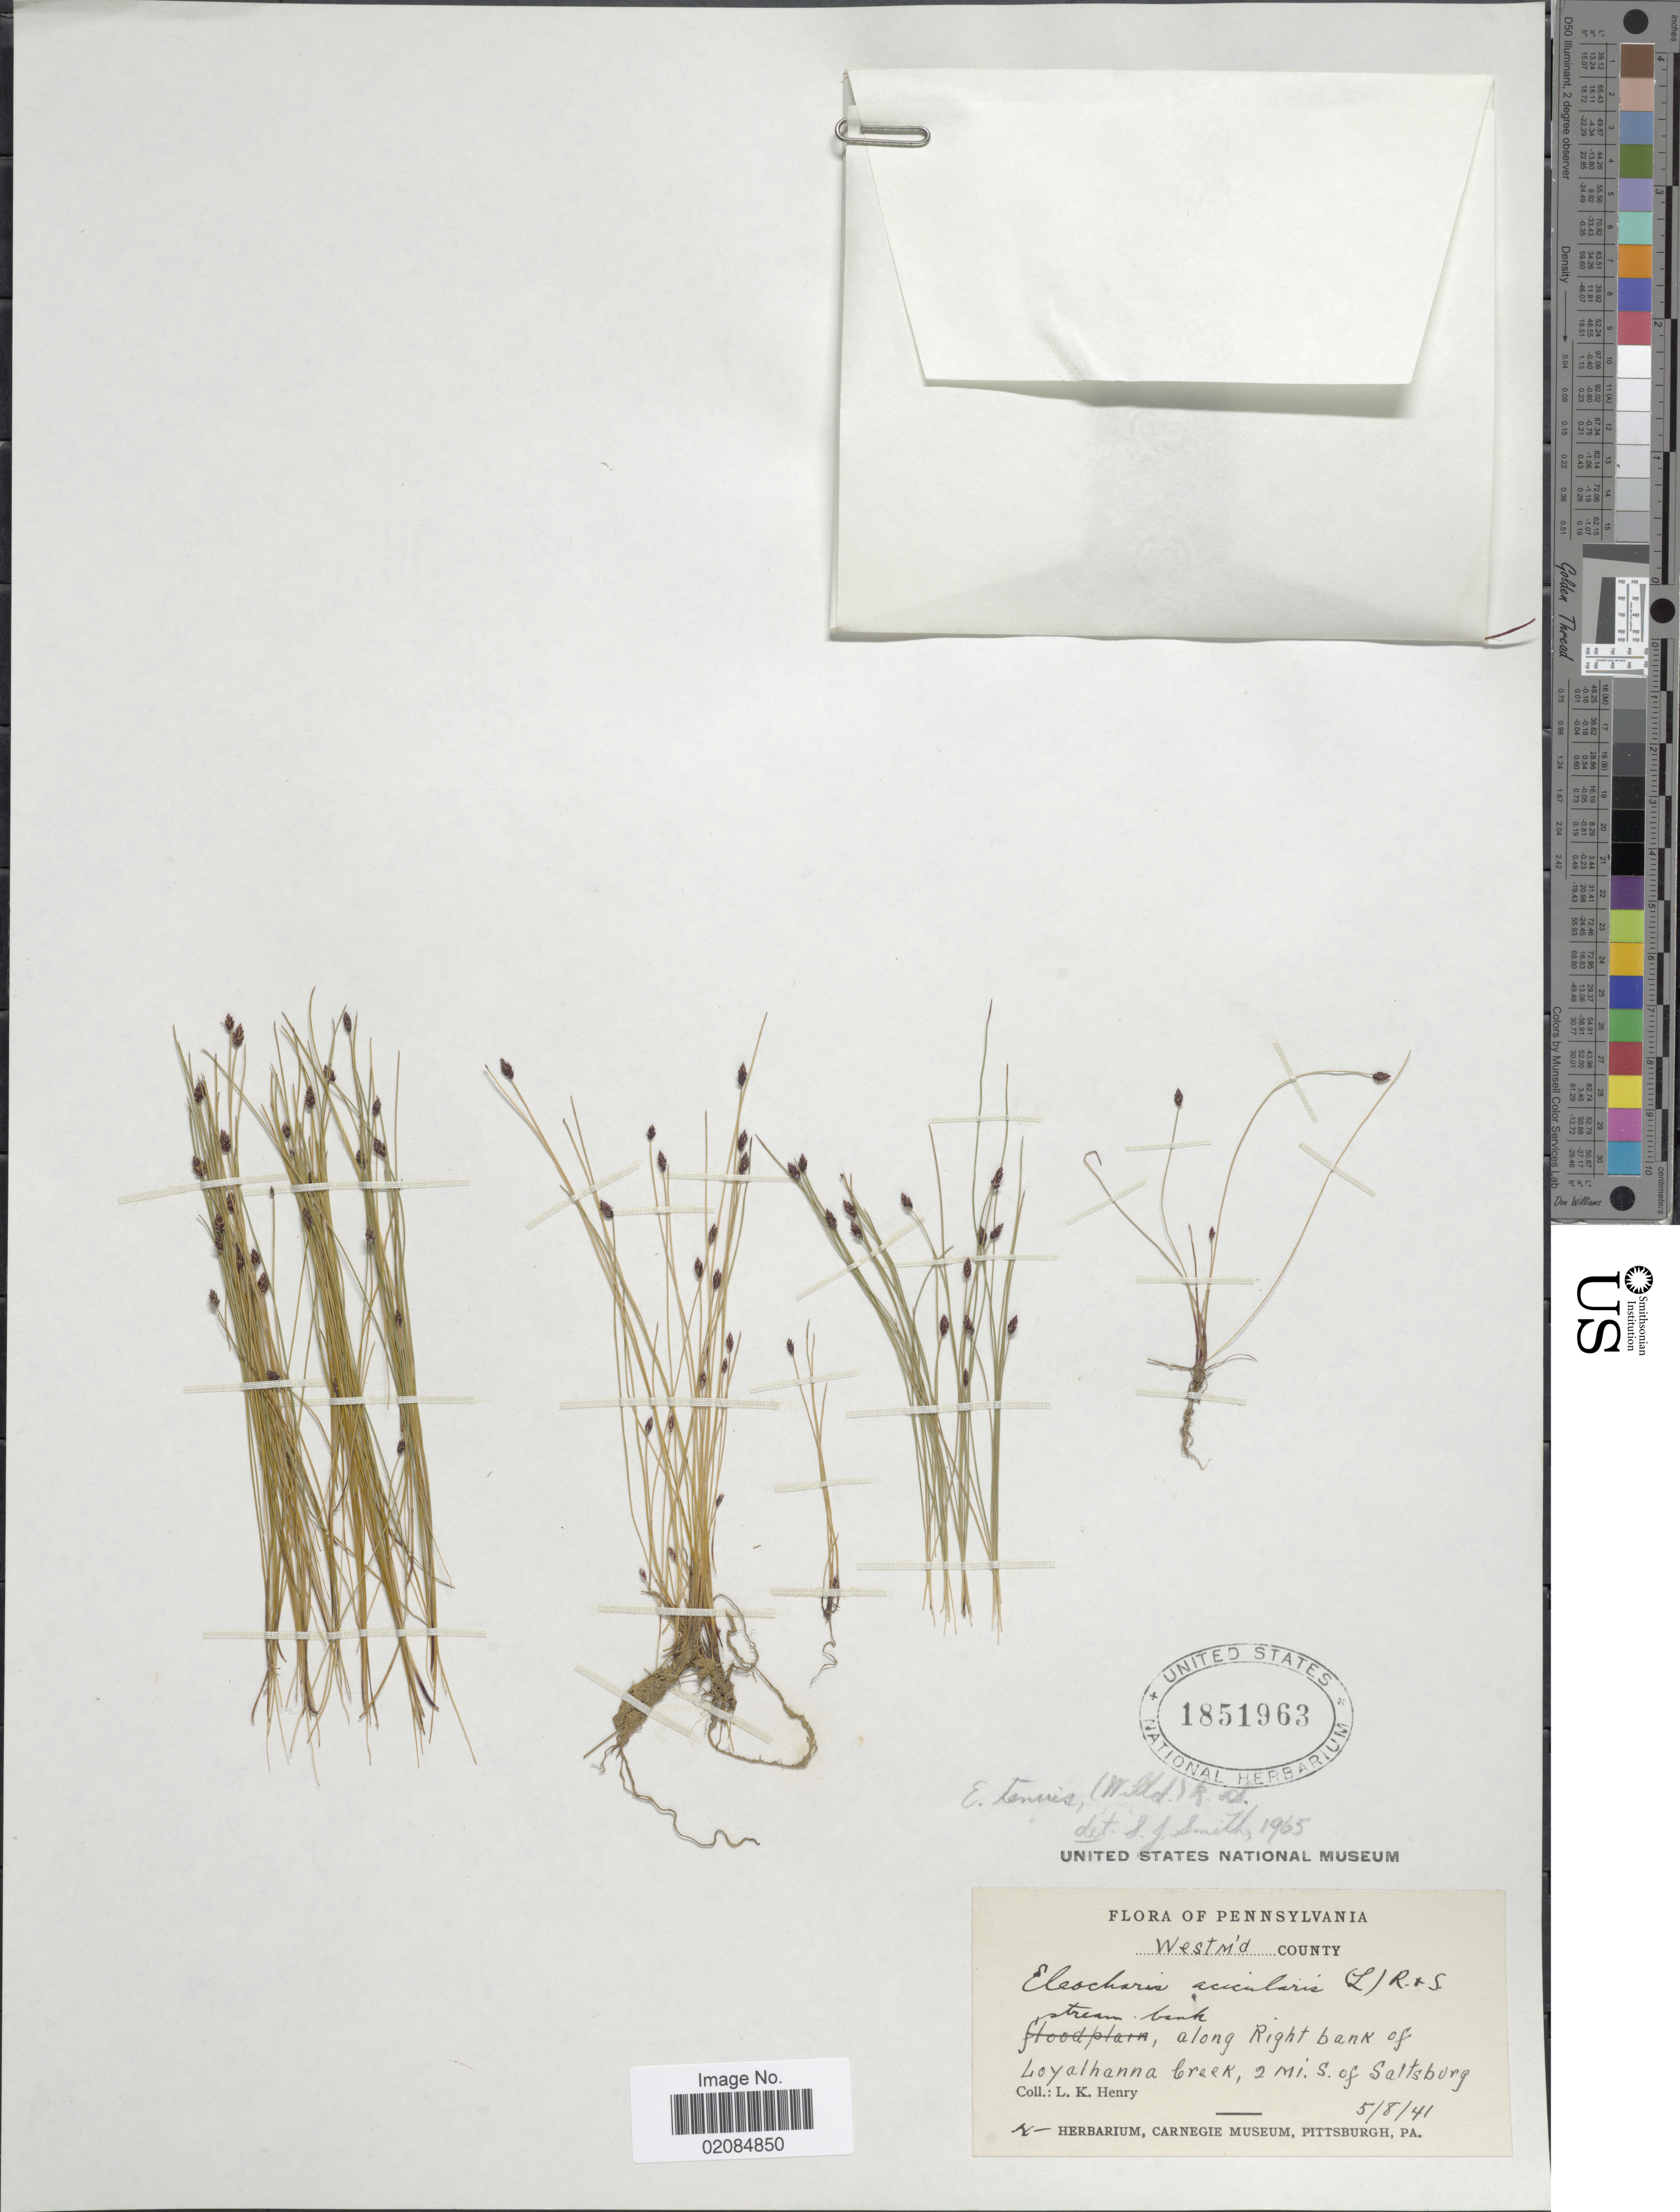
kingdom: Plantae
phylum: Tracheophyta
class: Liliopsida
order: Poales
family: Cyperaceae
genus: Eleocharis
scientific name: Eleocharis tenuis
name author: (Willd.) Schult.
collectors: L. K. Henry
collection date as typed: Transcribed d/m/y: 8/5/41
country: United States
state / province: Pennsylvania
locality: Westm'd County. Along Right bank of Loyalhanna Creek, 2 mi. S. of Saltsburg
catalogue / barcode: US 1851963